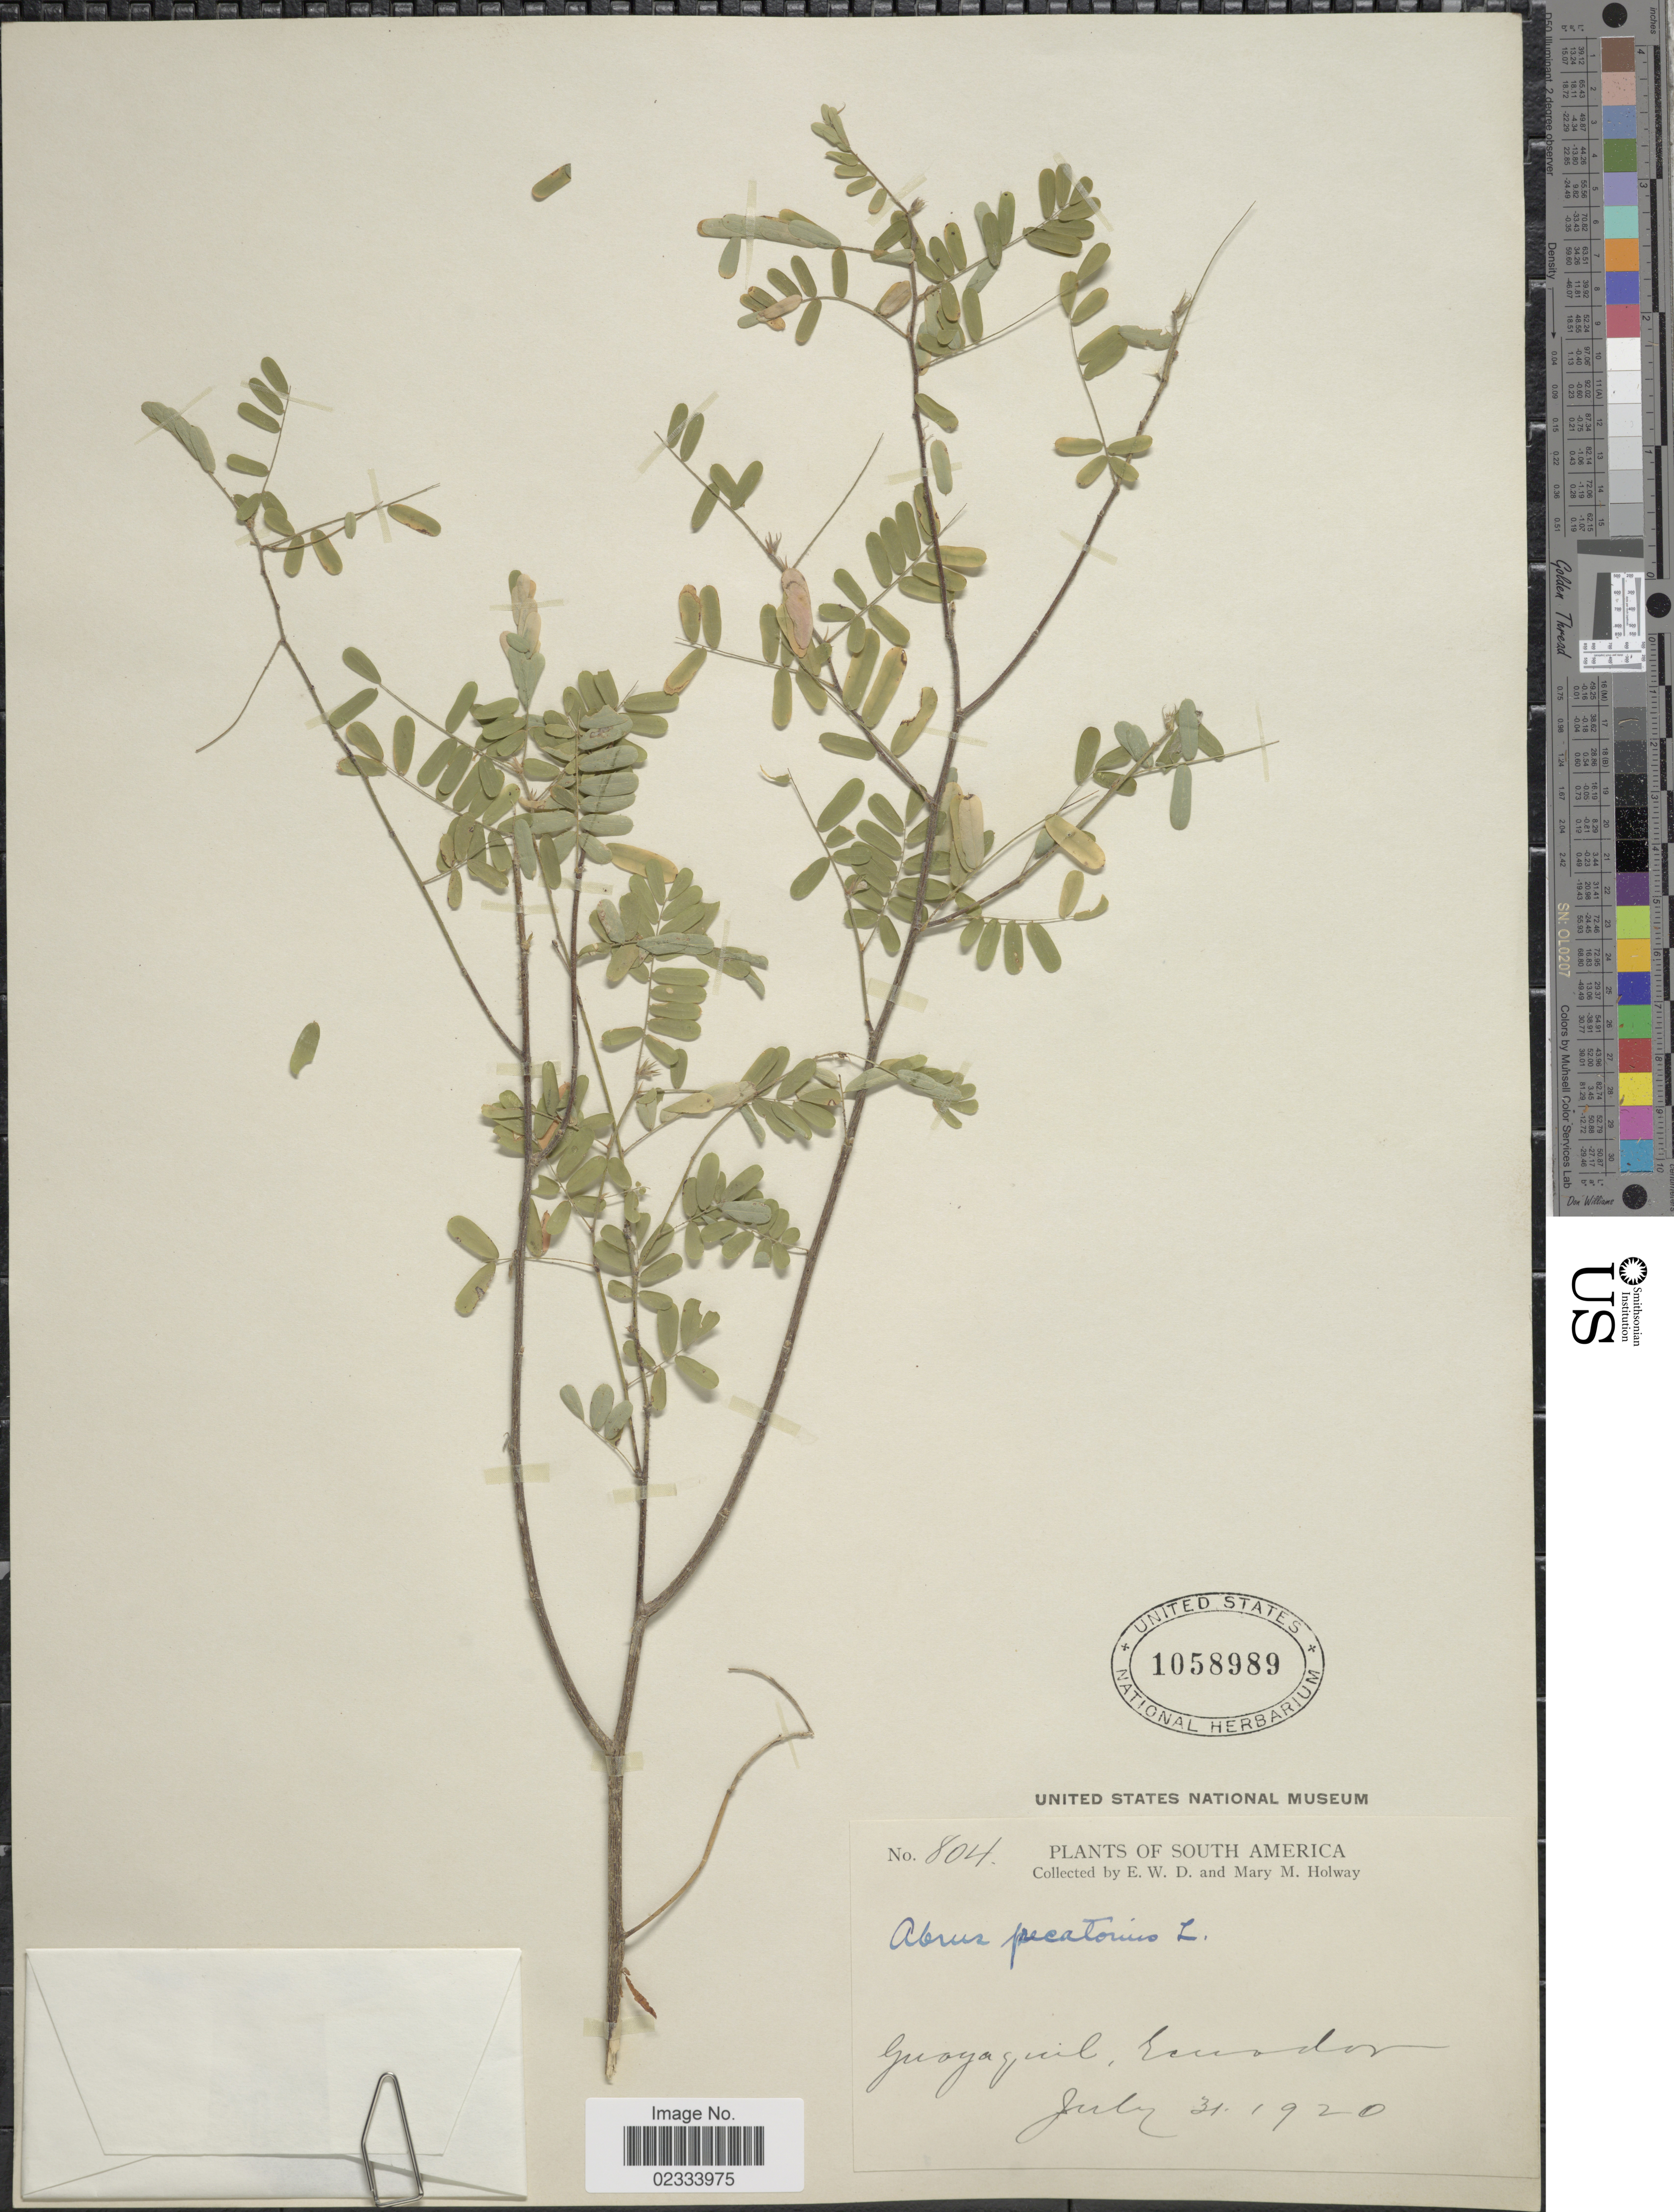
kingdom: Plantae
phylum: Tracheophyta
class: Magnoliopsida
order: Fabales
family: Fabaceae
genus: Abrus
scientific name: Abrus precatorius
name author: L.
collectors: E. W. D. Holway & M. M. Holway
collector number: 804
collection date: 1920-07-31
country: Ecuador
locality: South America, Guayaquil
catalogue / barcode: US 1058989